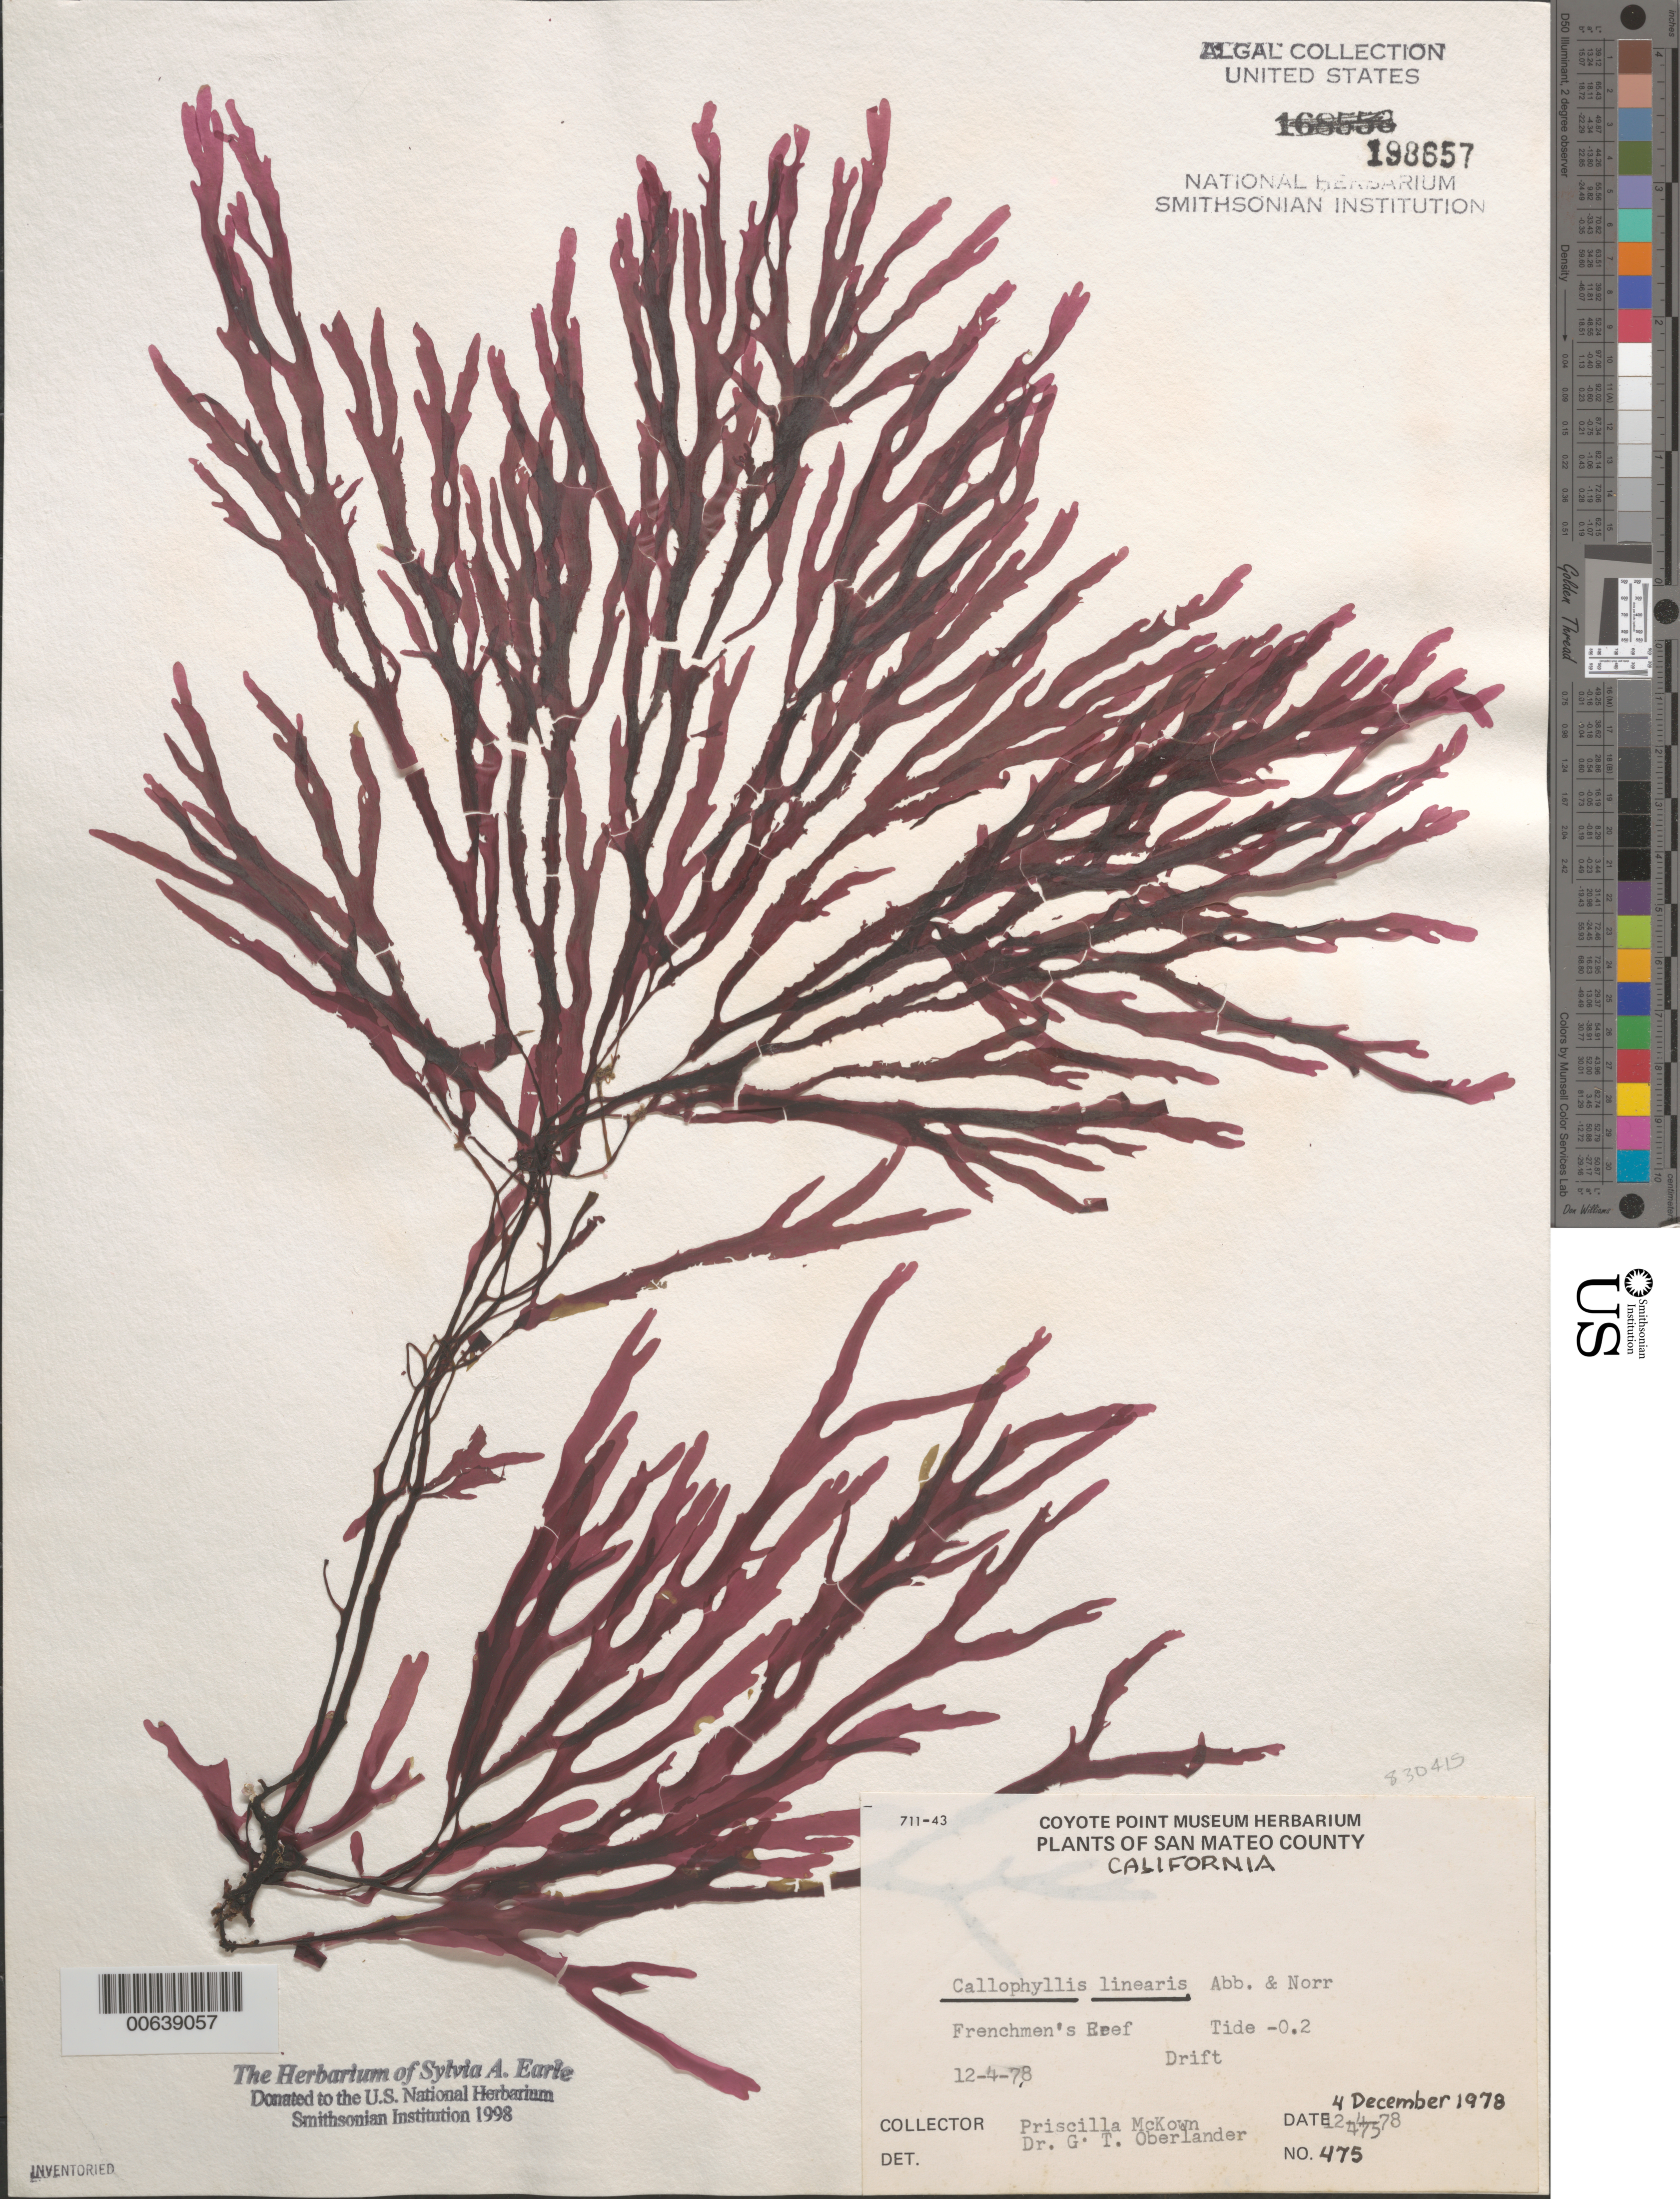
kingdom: Plantae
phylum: Rhodophyta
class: Florideophyceae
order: Gigartinales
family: Kallymeniaceae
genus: Callophyllis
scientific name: Callophyllis linearis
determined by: Oberlander, G. T.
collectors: P. McKown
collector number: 475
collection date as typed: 04 Dec 1978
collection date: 1978-12-04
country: United States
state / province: California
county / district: San Mateo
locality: Frenchman's Reef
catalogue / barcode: US 198657